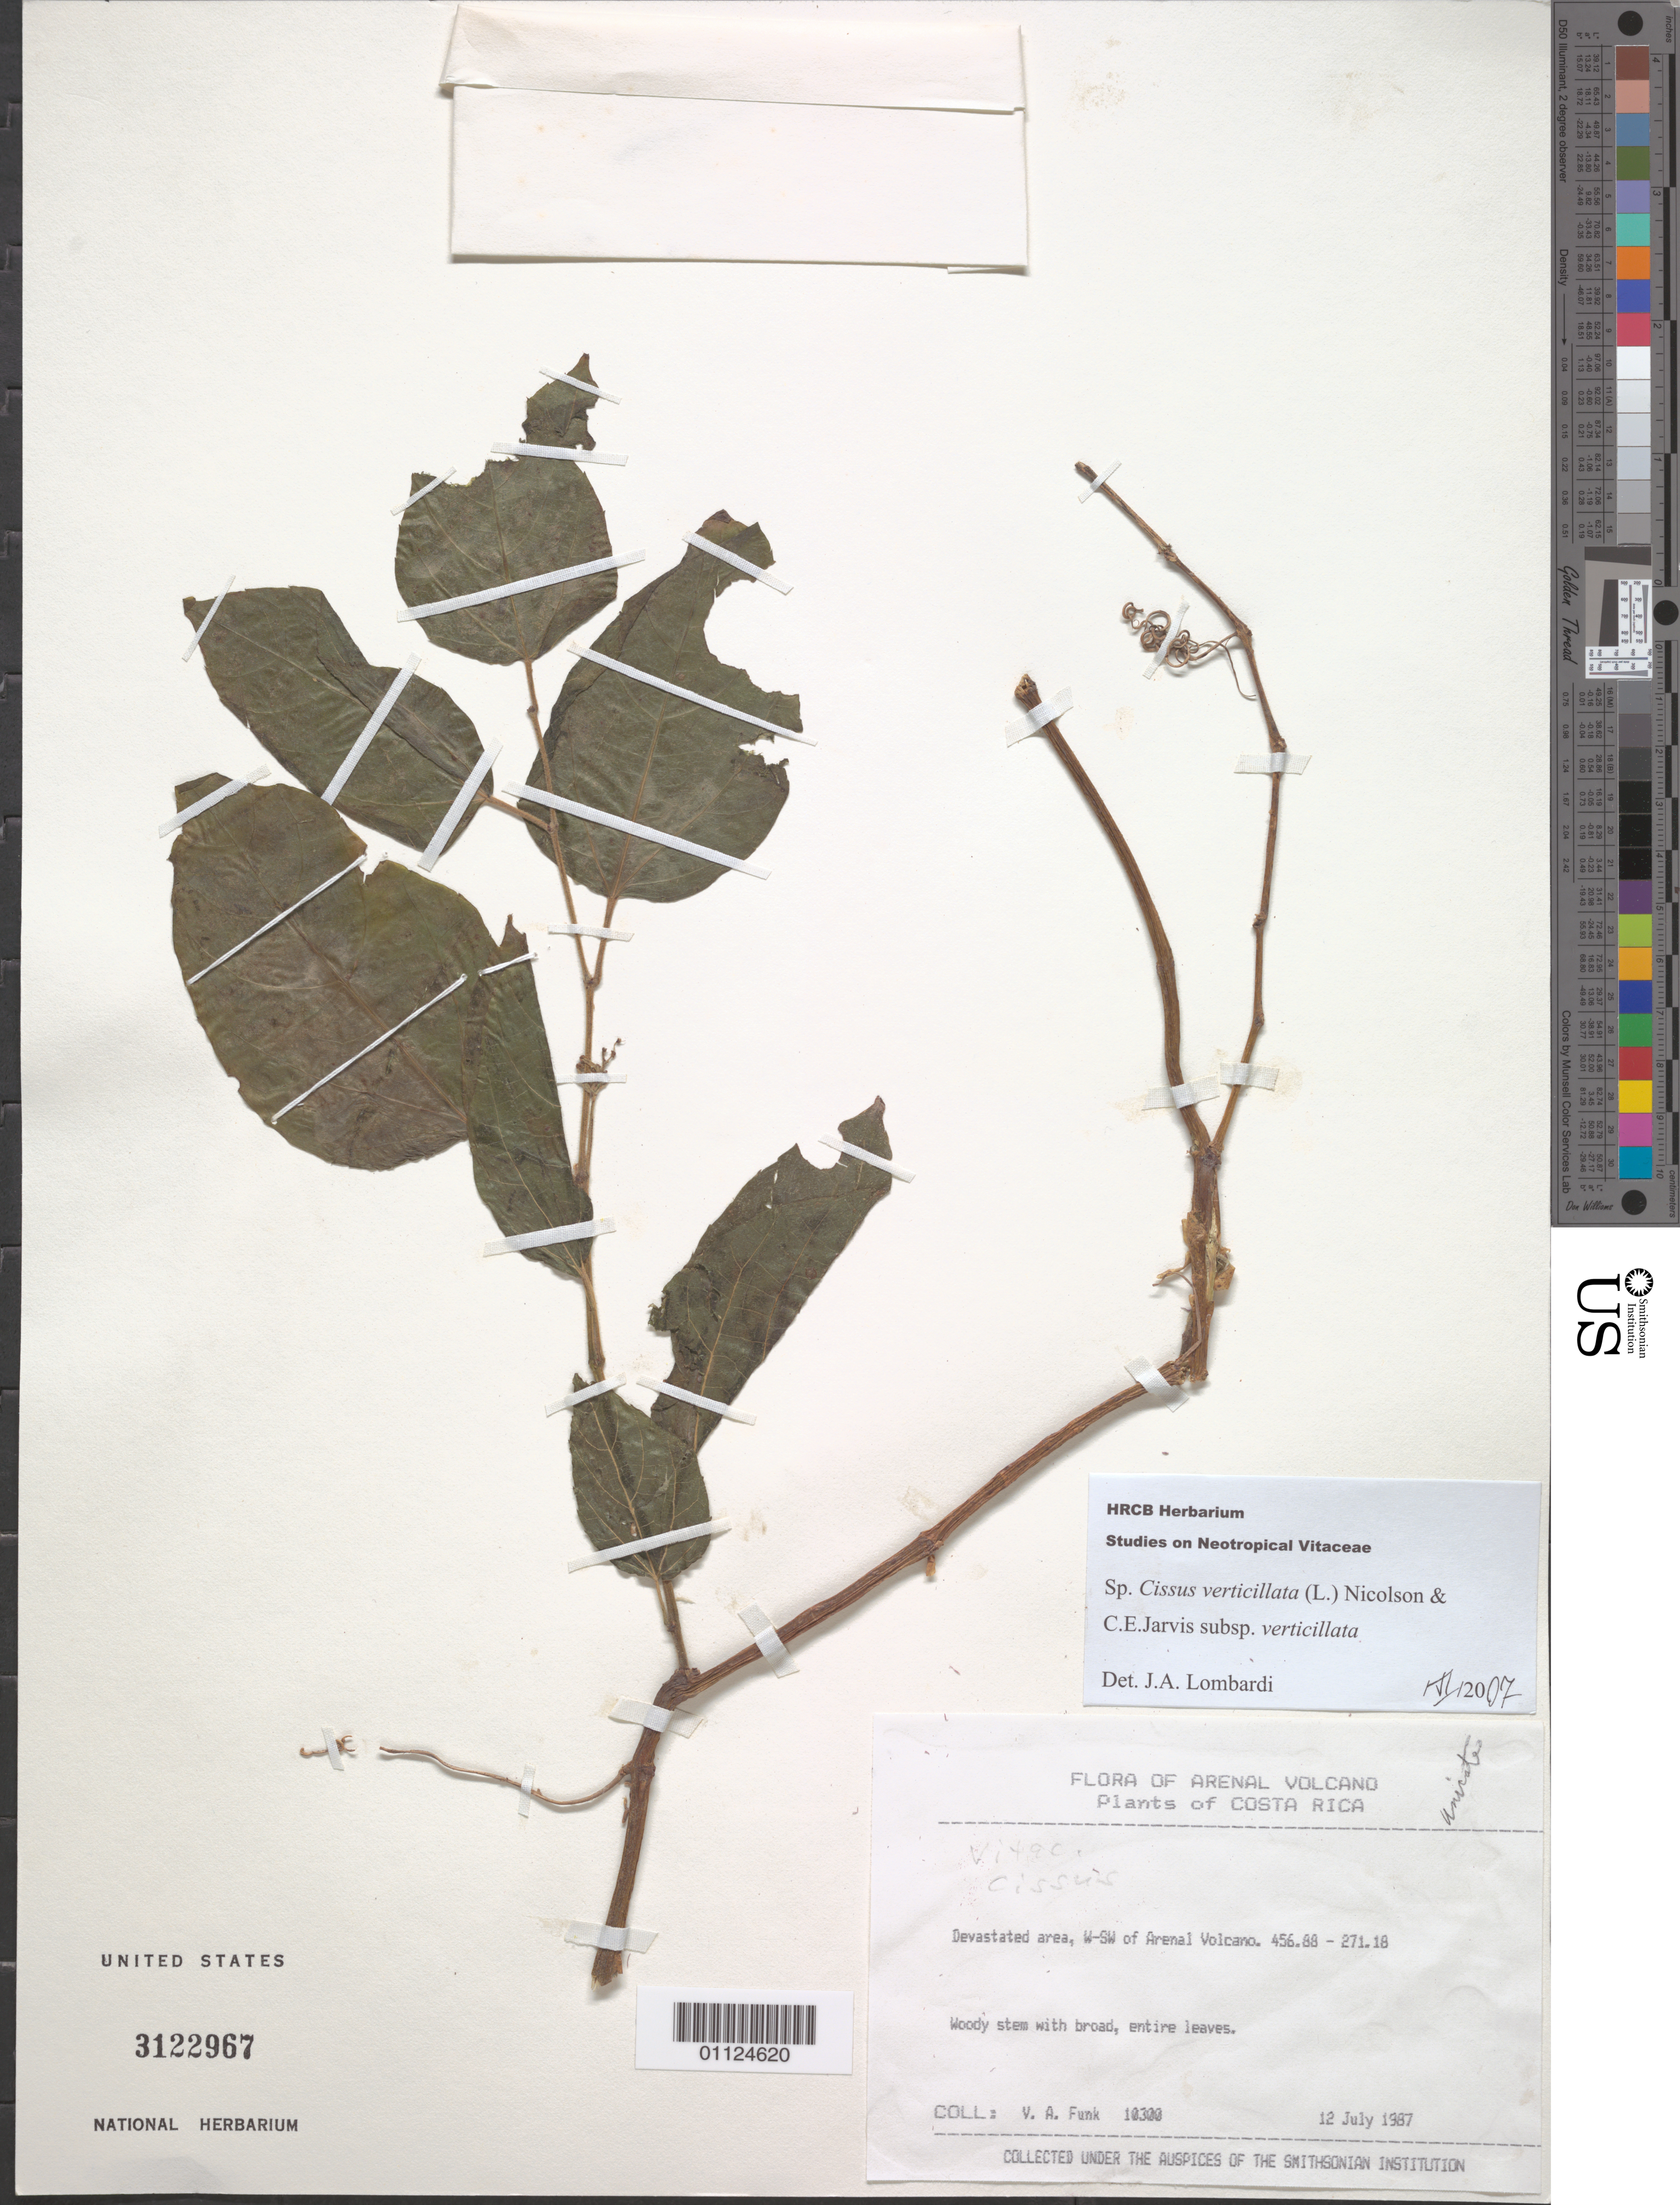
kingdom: Plantae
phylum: Tracheophyta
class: Magnoliopsida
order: Vitales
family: Vitaceae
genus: Cissus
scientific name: Cissus verticillata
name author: (L.) Nicolson & C.E. Jarvis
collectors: V. Funk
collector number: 10300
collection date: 1987-07-12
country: Costa Rica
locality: W-SW of Arenal Volcano.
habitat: Woody stem with broad.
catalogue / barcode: US 3122967